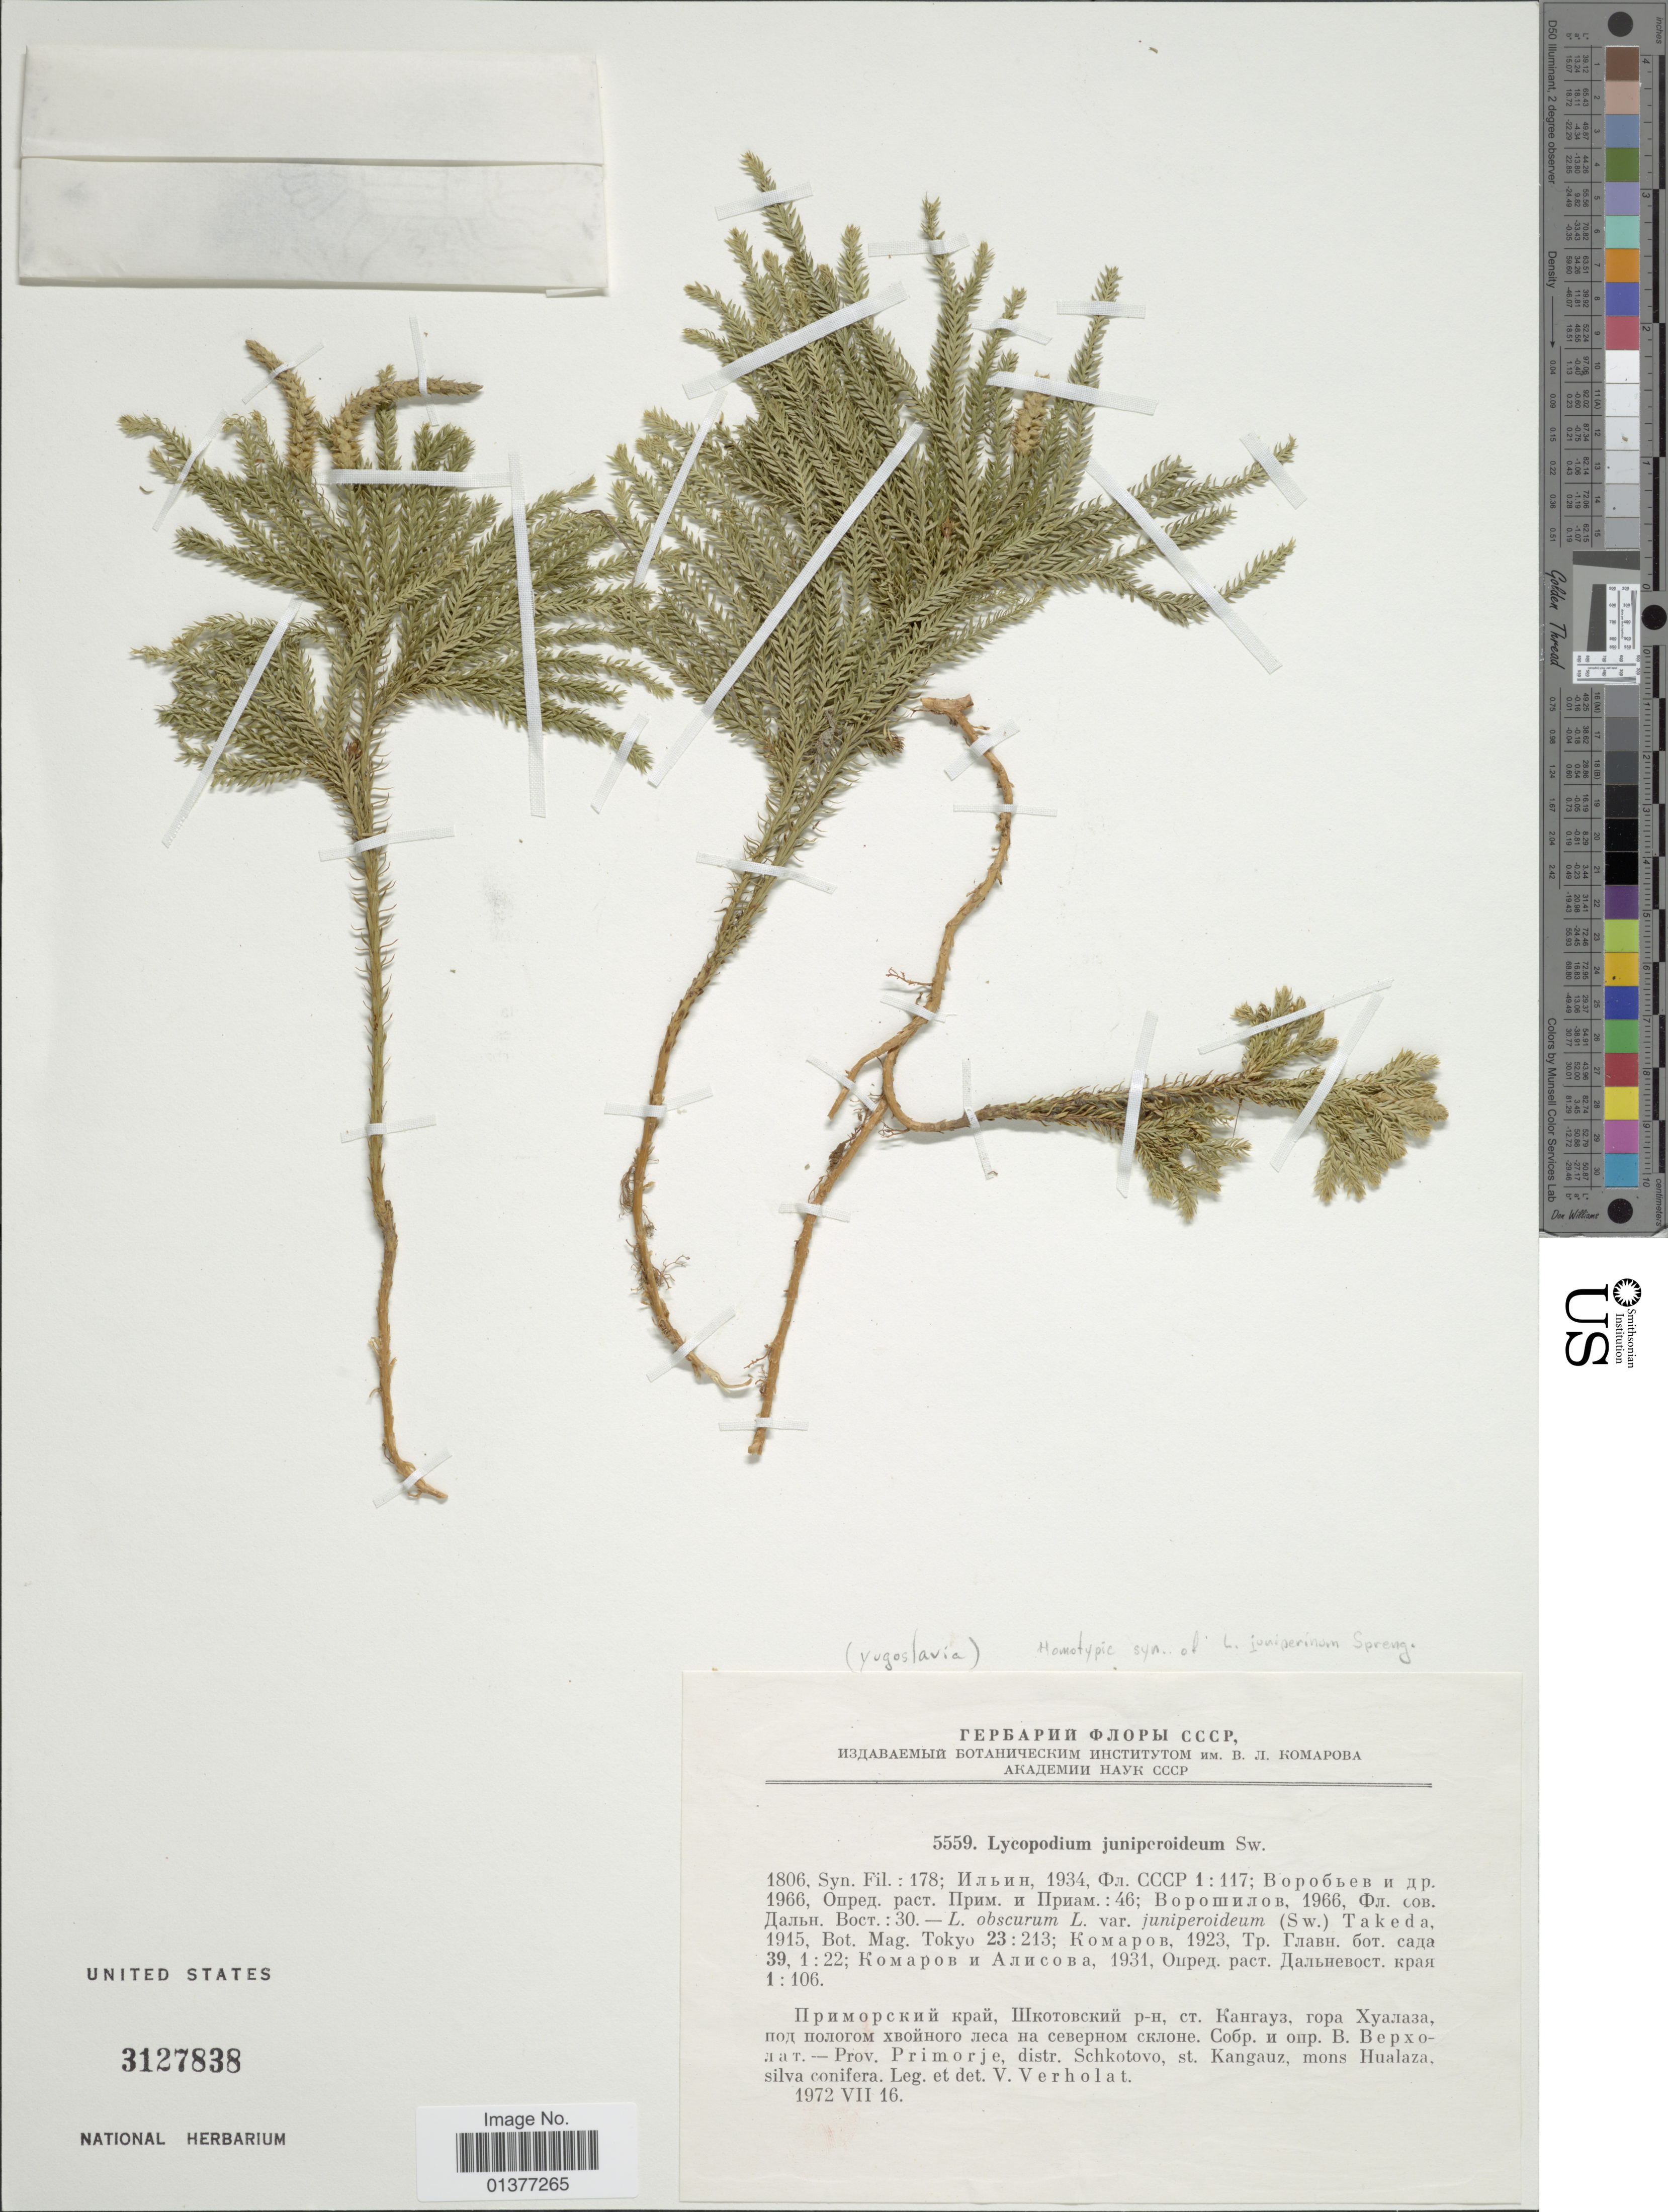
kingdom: Plantae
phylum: Tracheophyta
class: Lycopodiopsida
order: Lycopodiales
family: Lycopodiaceae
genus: Dendrolycopodium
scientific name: Dendrolycopodium juniperoideum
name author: (Sw.) A. Haines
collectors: V. Verholat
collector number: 5559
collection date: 1972-07-16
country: Russian Federation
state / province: Primorsky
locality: Distr. Sckotovo, st. Kangauz, mont Hualaza silva conifera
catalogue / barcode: US 3127838